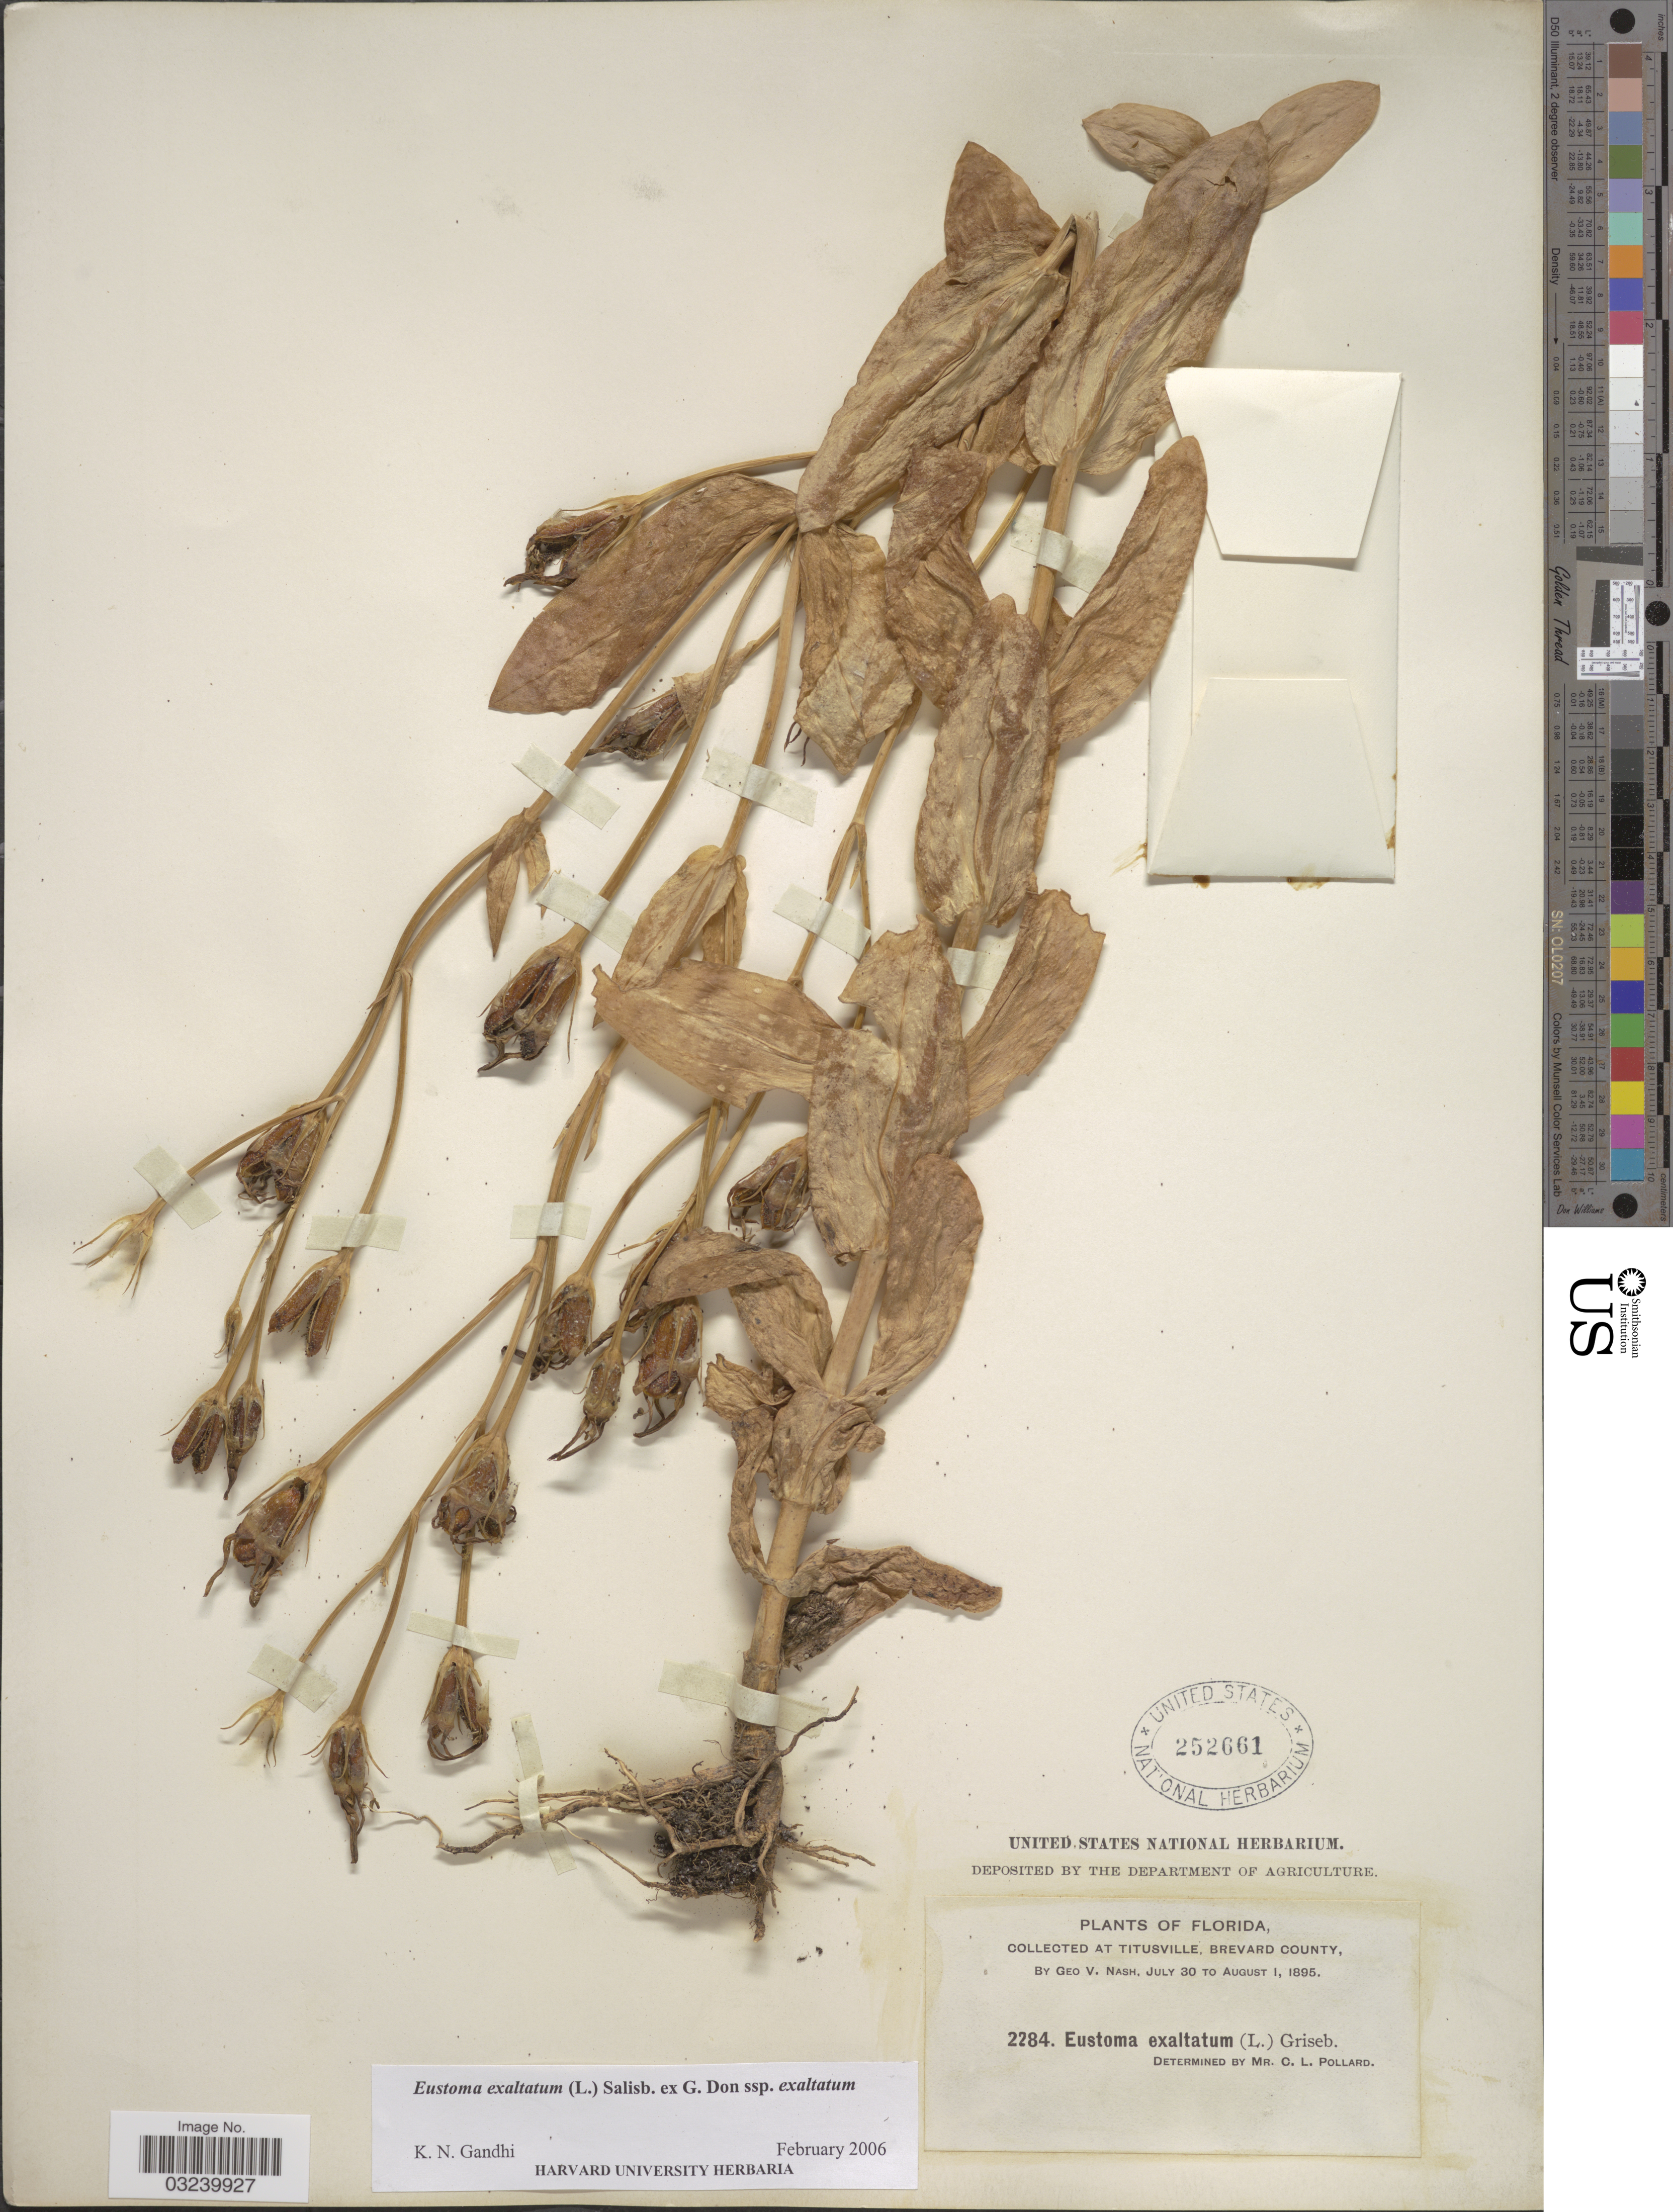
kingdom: Plantae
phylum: Tracheophyta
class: Magnoliopsida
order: Gentianales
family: Gentianaceae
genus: Eustoma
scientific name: Eustoma exaltatum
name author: (L.) Salisb. ex Don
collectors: G. V. Nash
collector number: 2284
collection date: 1895-07-30/1895-08-01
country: United States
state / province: Florida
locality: At Titusville, Brevard County.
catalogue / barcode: US 252661